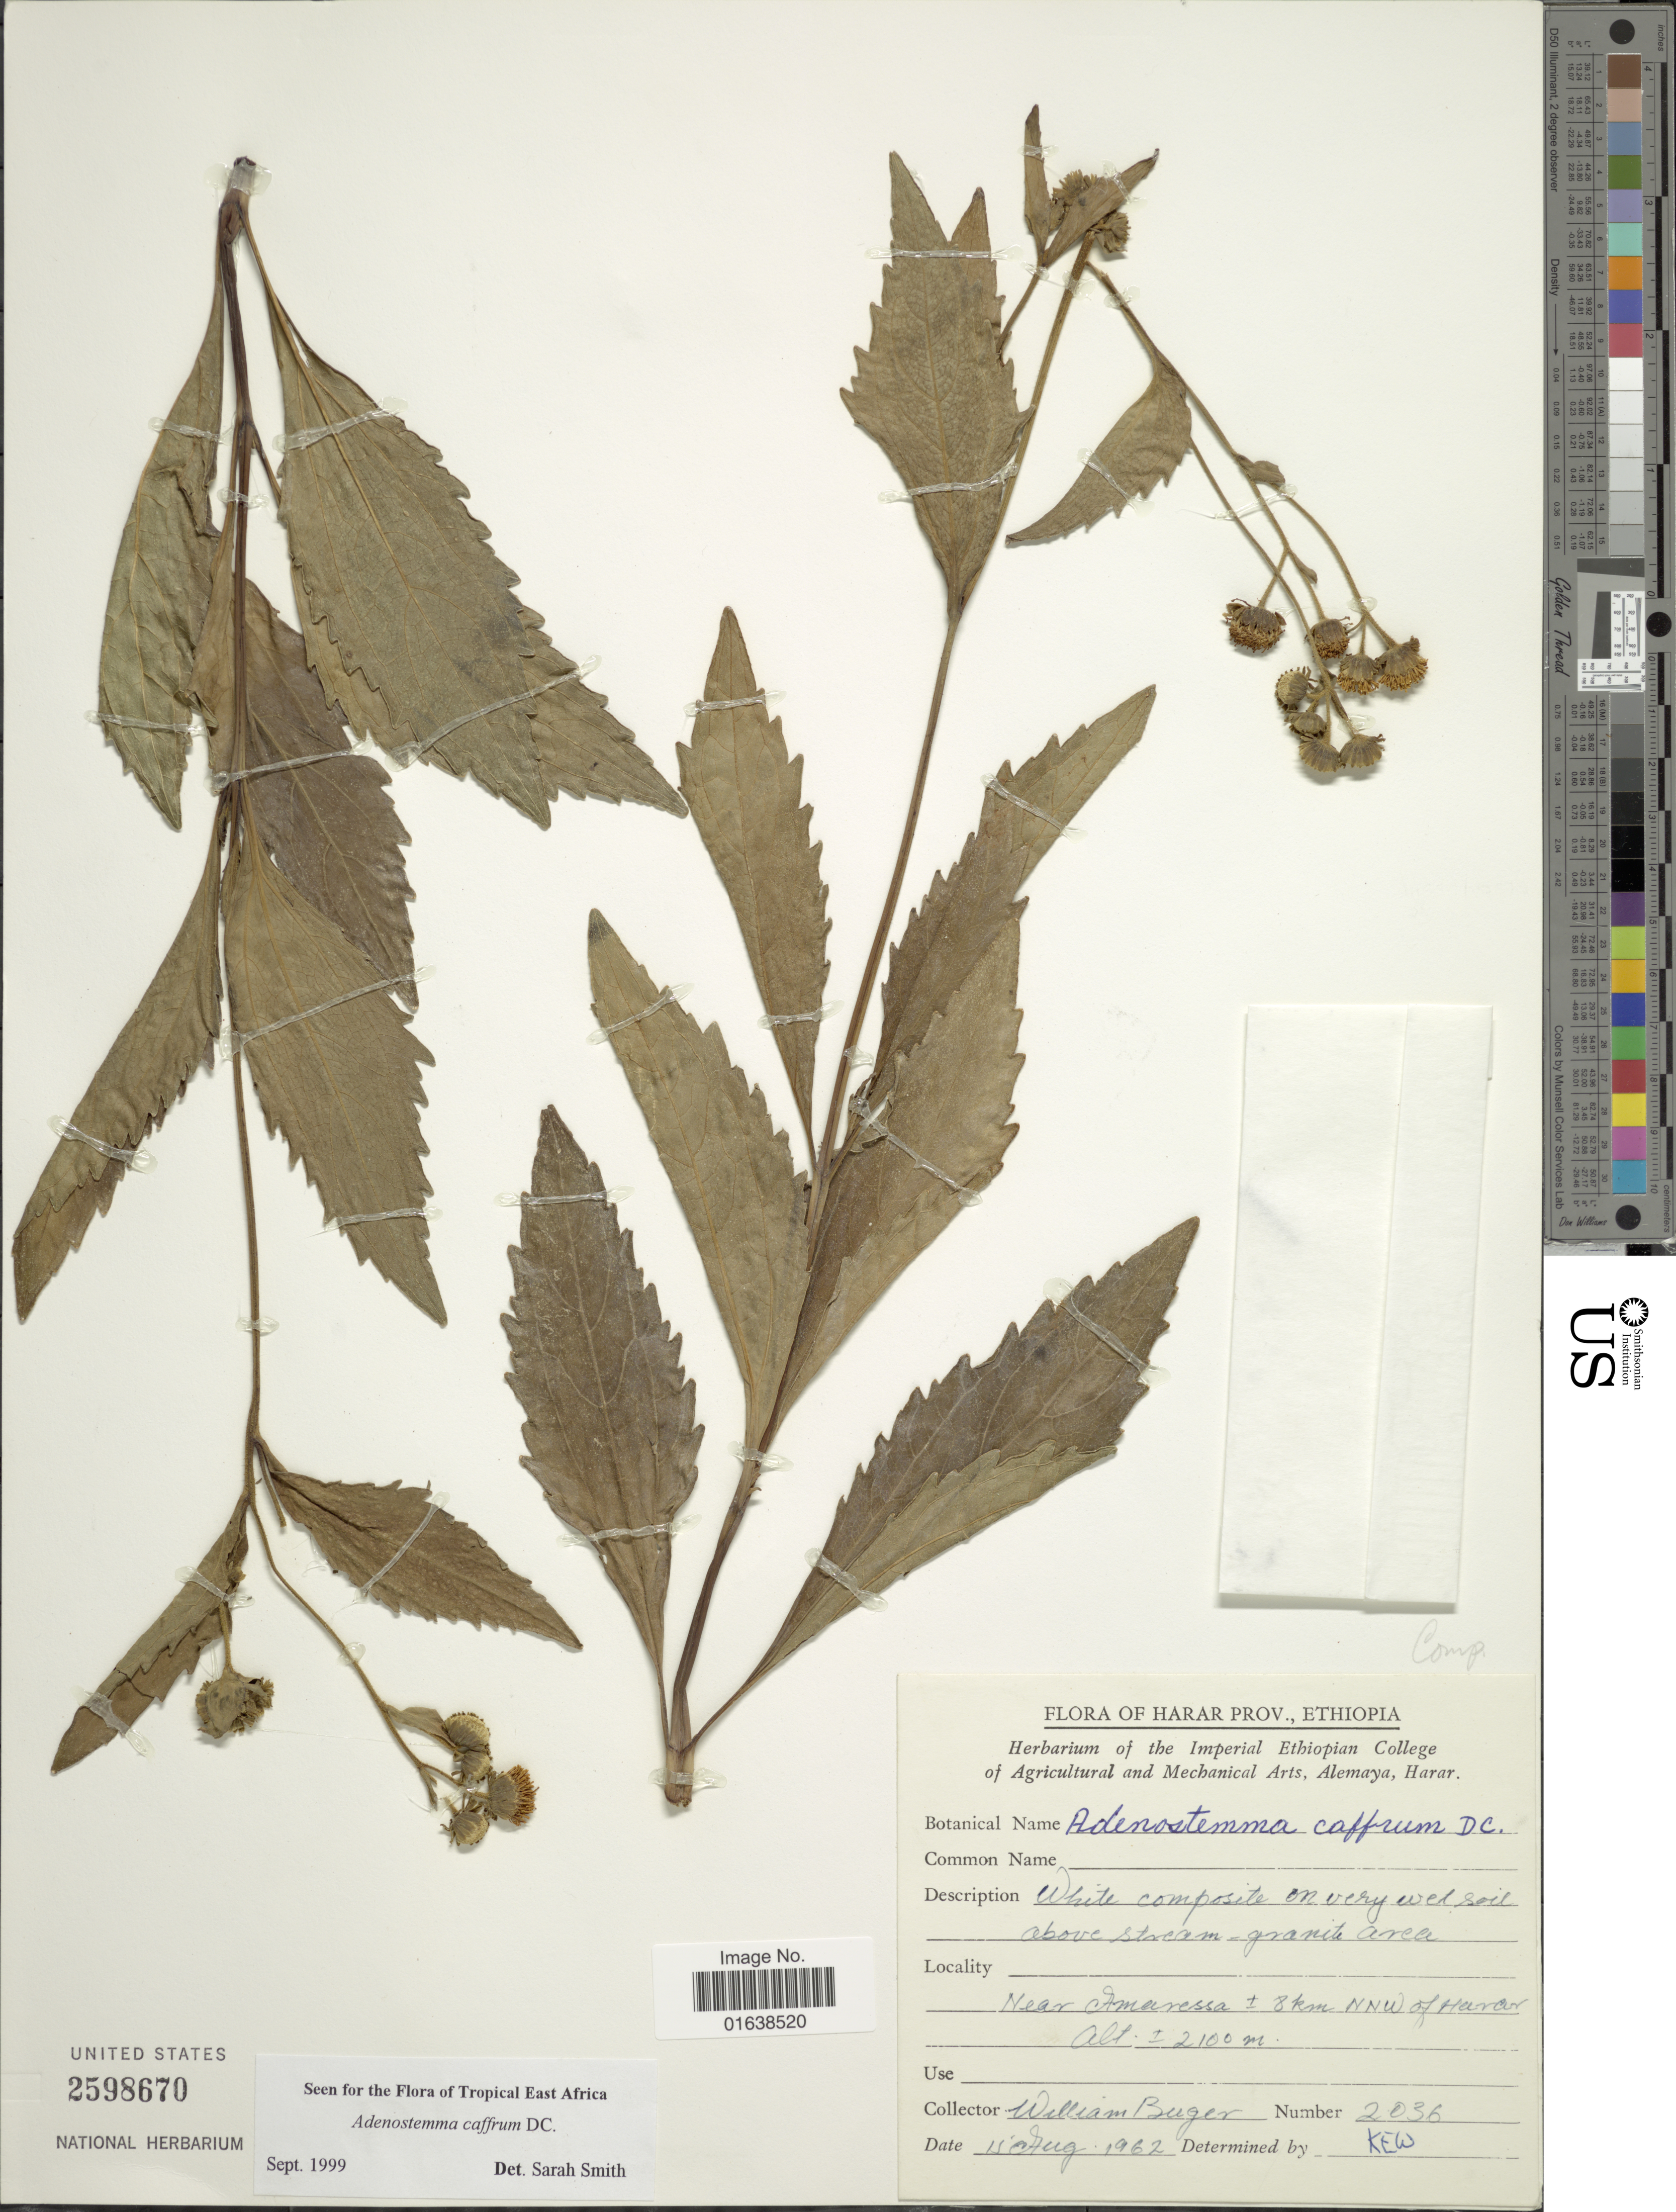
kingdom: Plantae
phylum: Tracheophyta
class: Magnoliopsida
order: Asterales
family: Asteraceae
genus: Adenostemma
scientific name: Adenostemma caffrum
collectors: W. Buger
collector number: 2036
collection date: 1962-08-15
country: Ethiopia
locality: Harar Prov., Ethiopia. Near Amaressa 8 km NNW of Harar.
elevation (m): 2100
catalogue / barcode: US 2598670